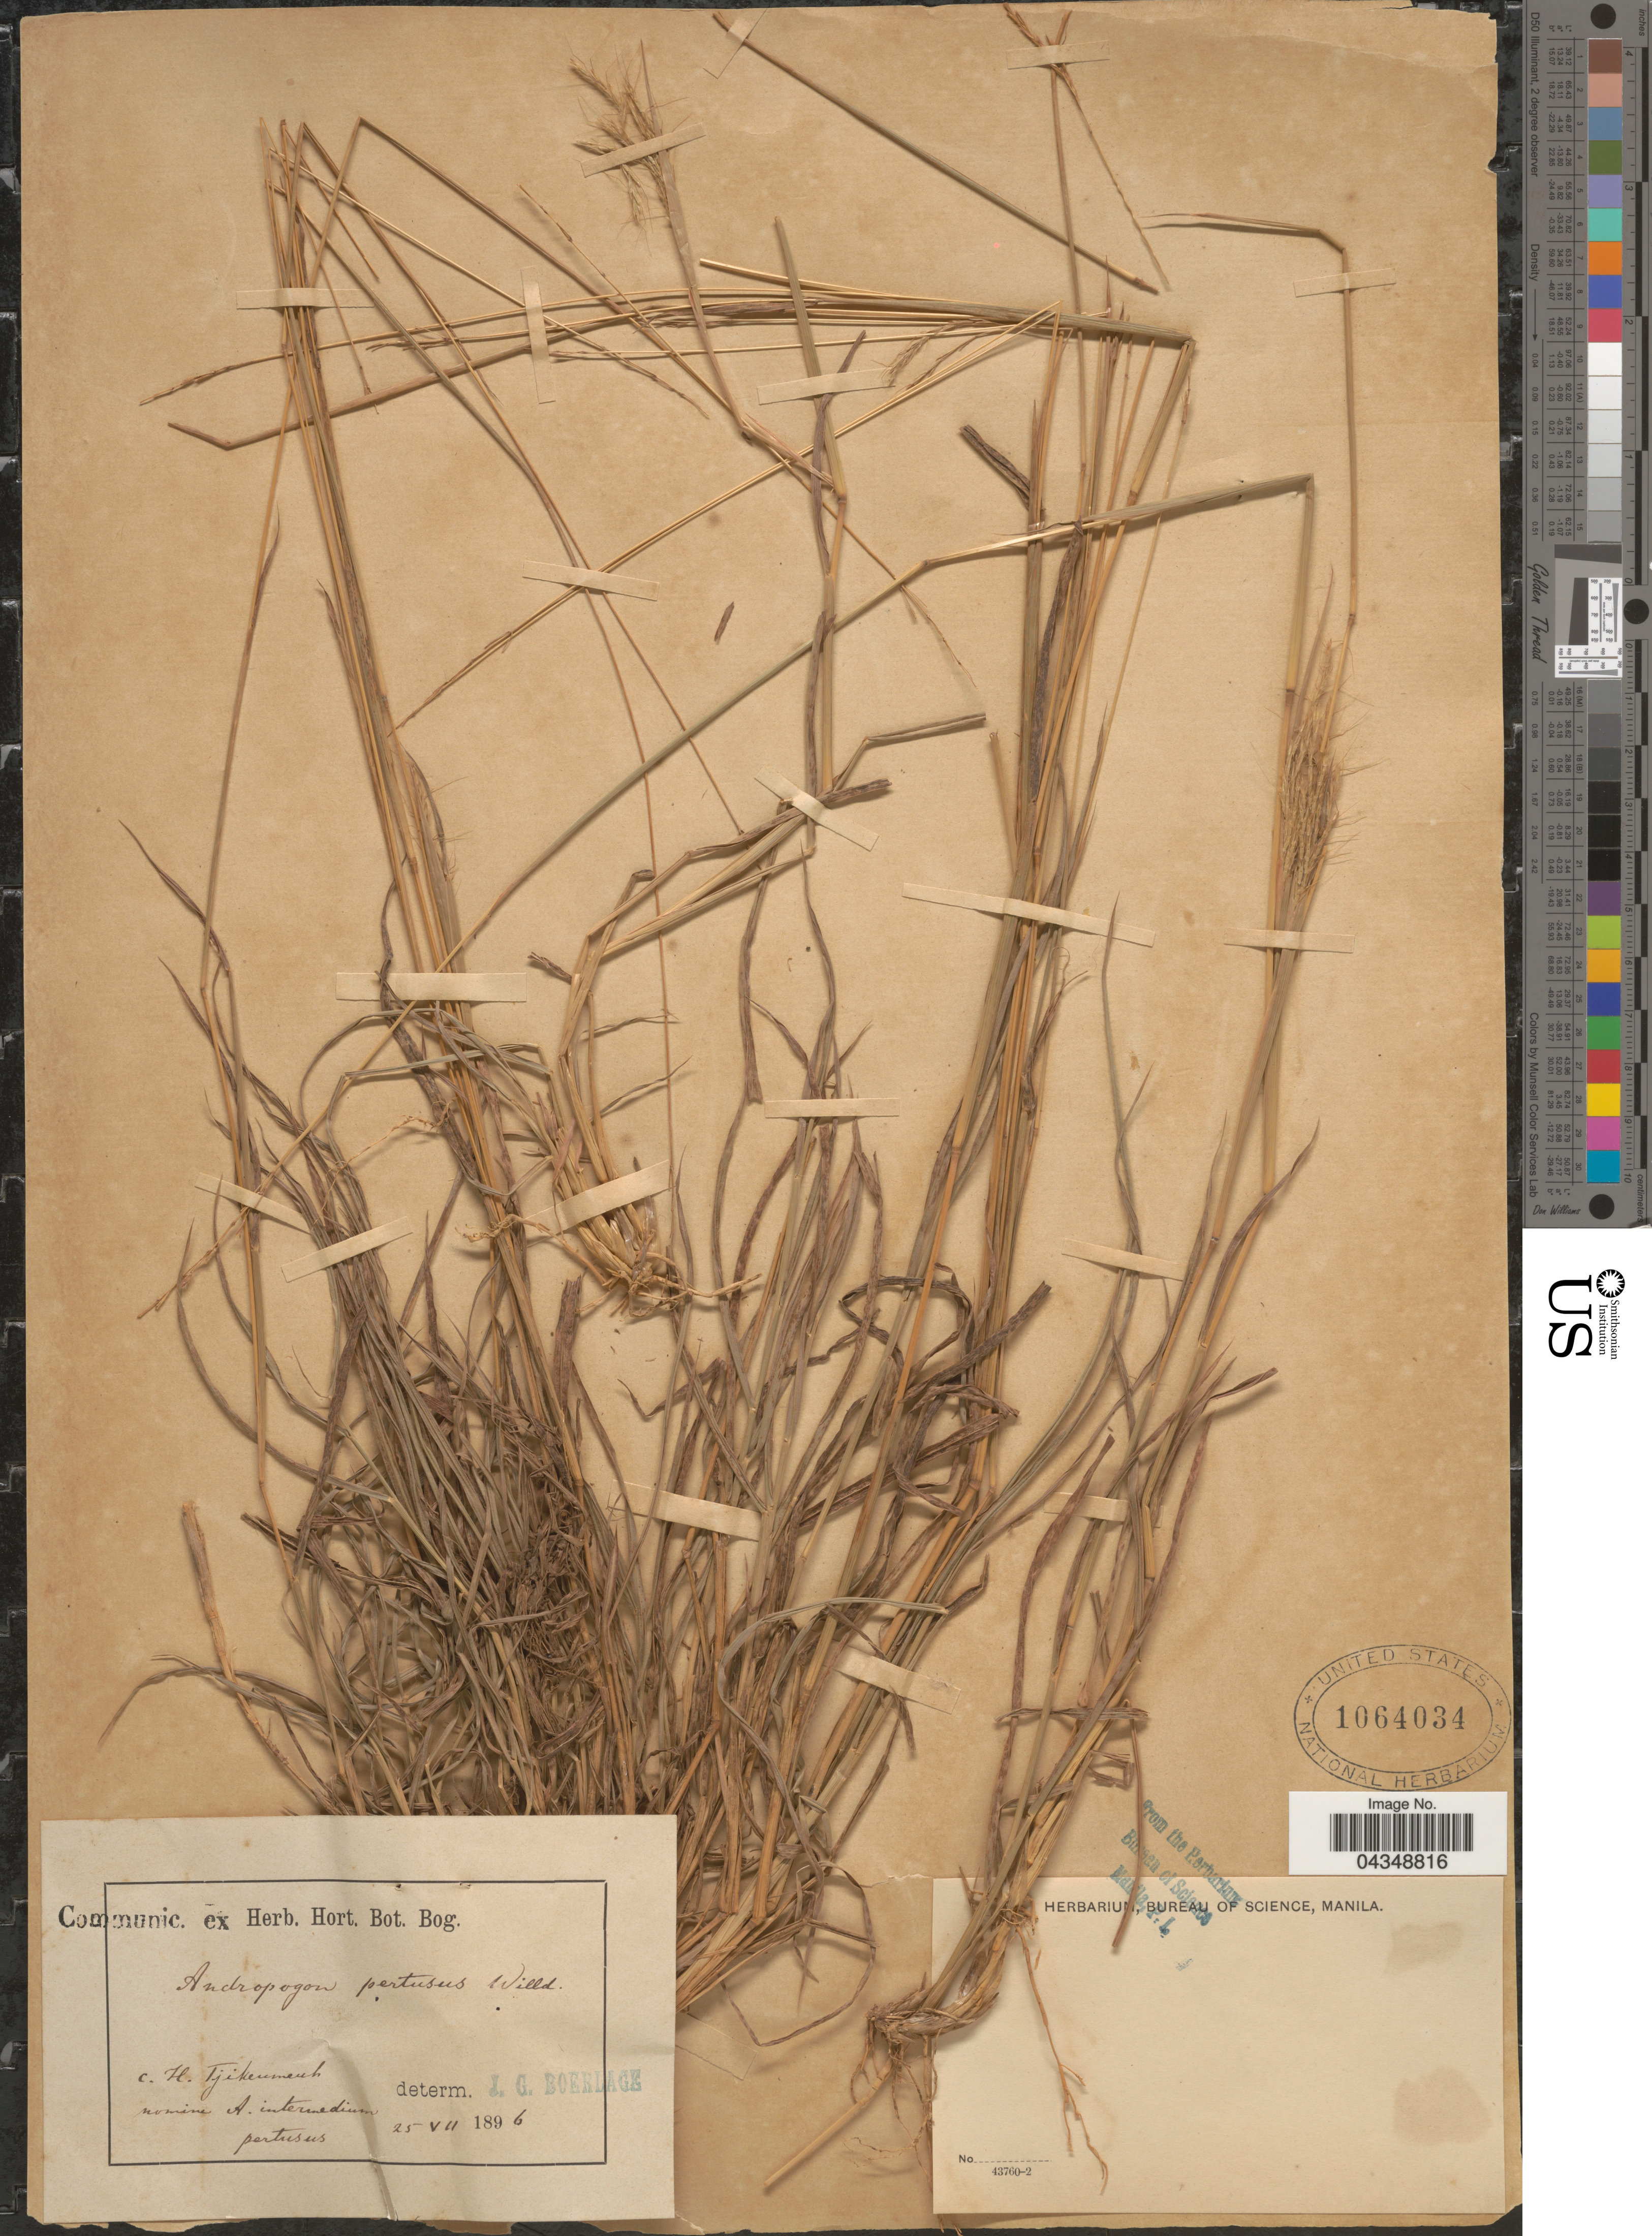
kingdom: Plantae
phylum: Tracheophyta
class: Liliopsida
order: Poales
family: Poaceae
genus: Bothriochloa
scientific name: Bothriochloa pertusa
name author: (L.) A. Camus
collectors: H. Tjikeumeuh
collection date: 1896-07-25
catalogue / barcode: US 1064034